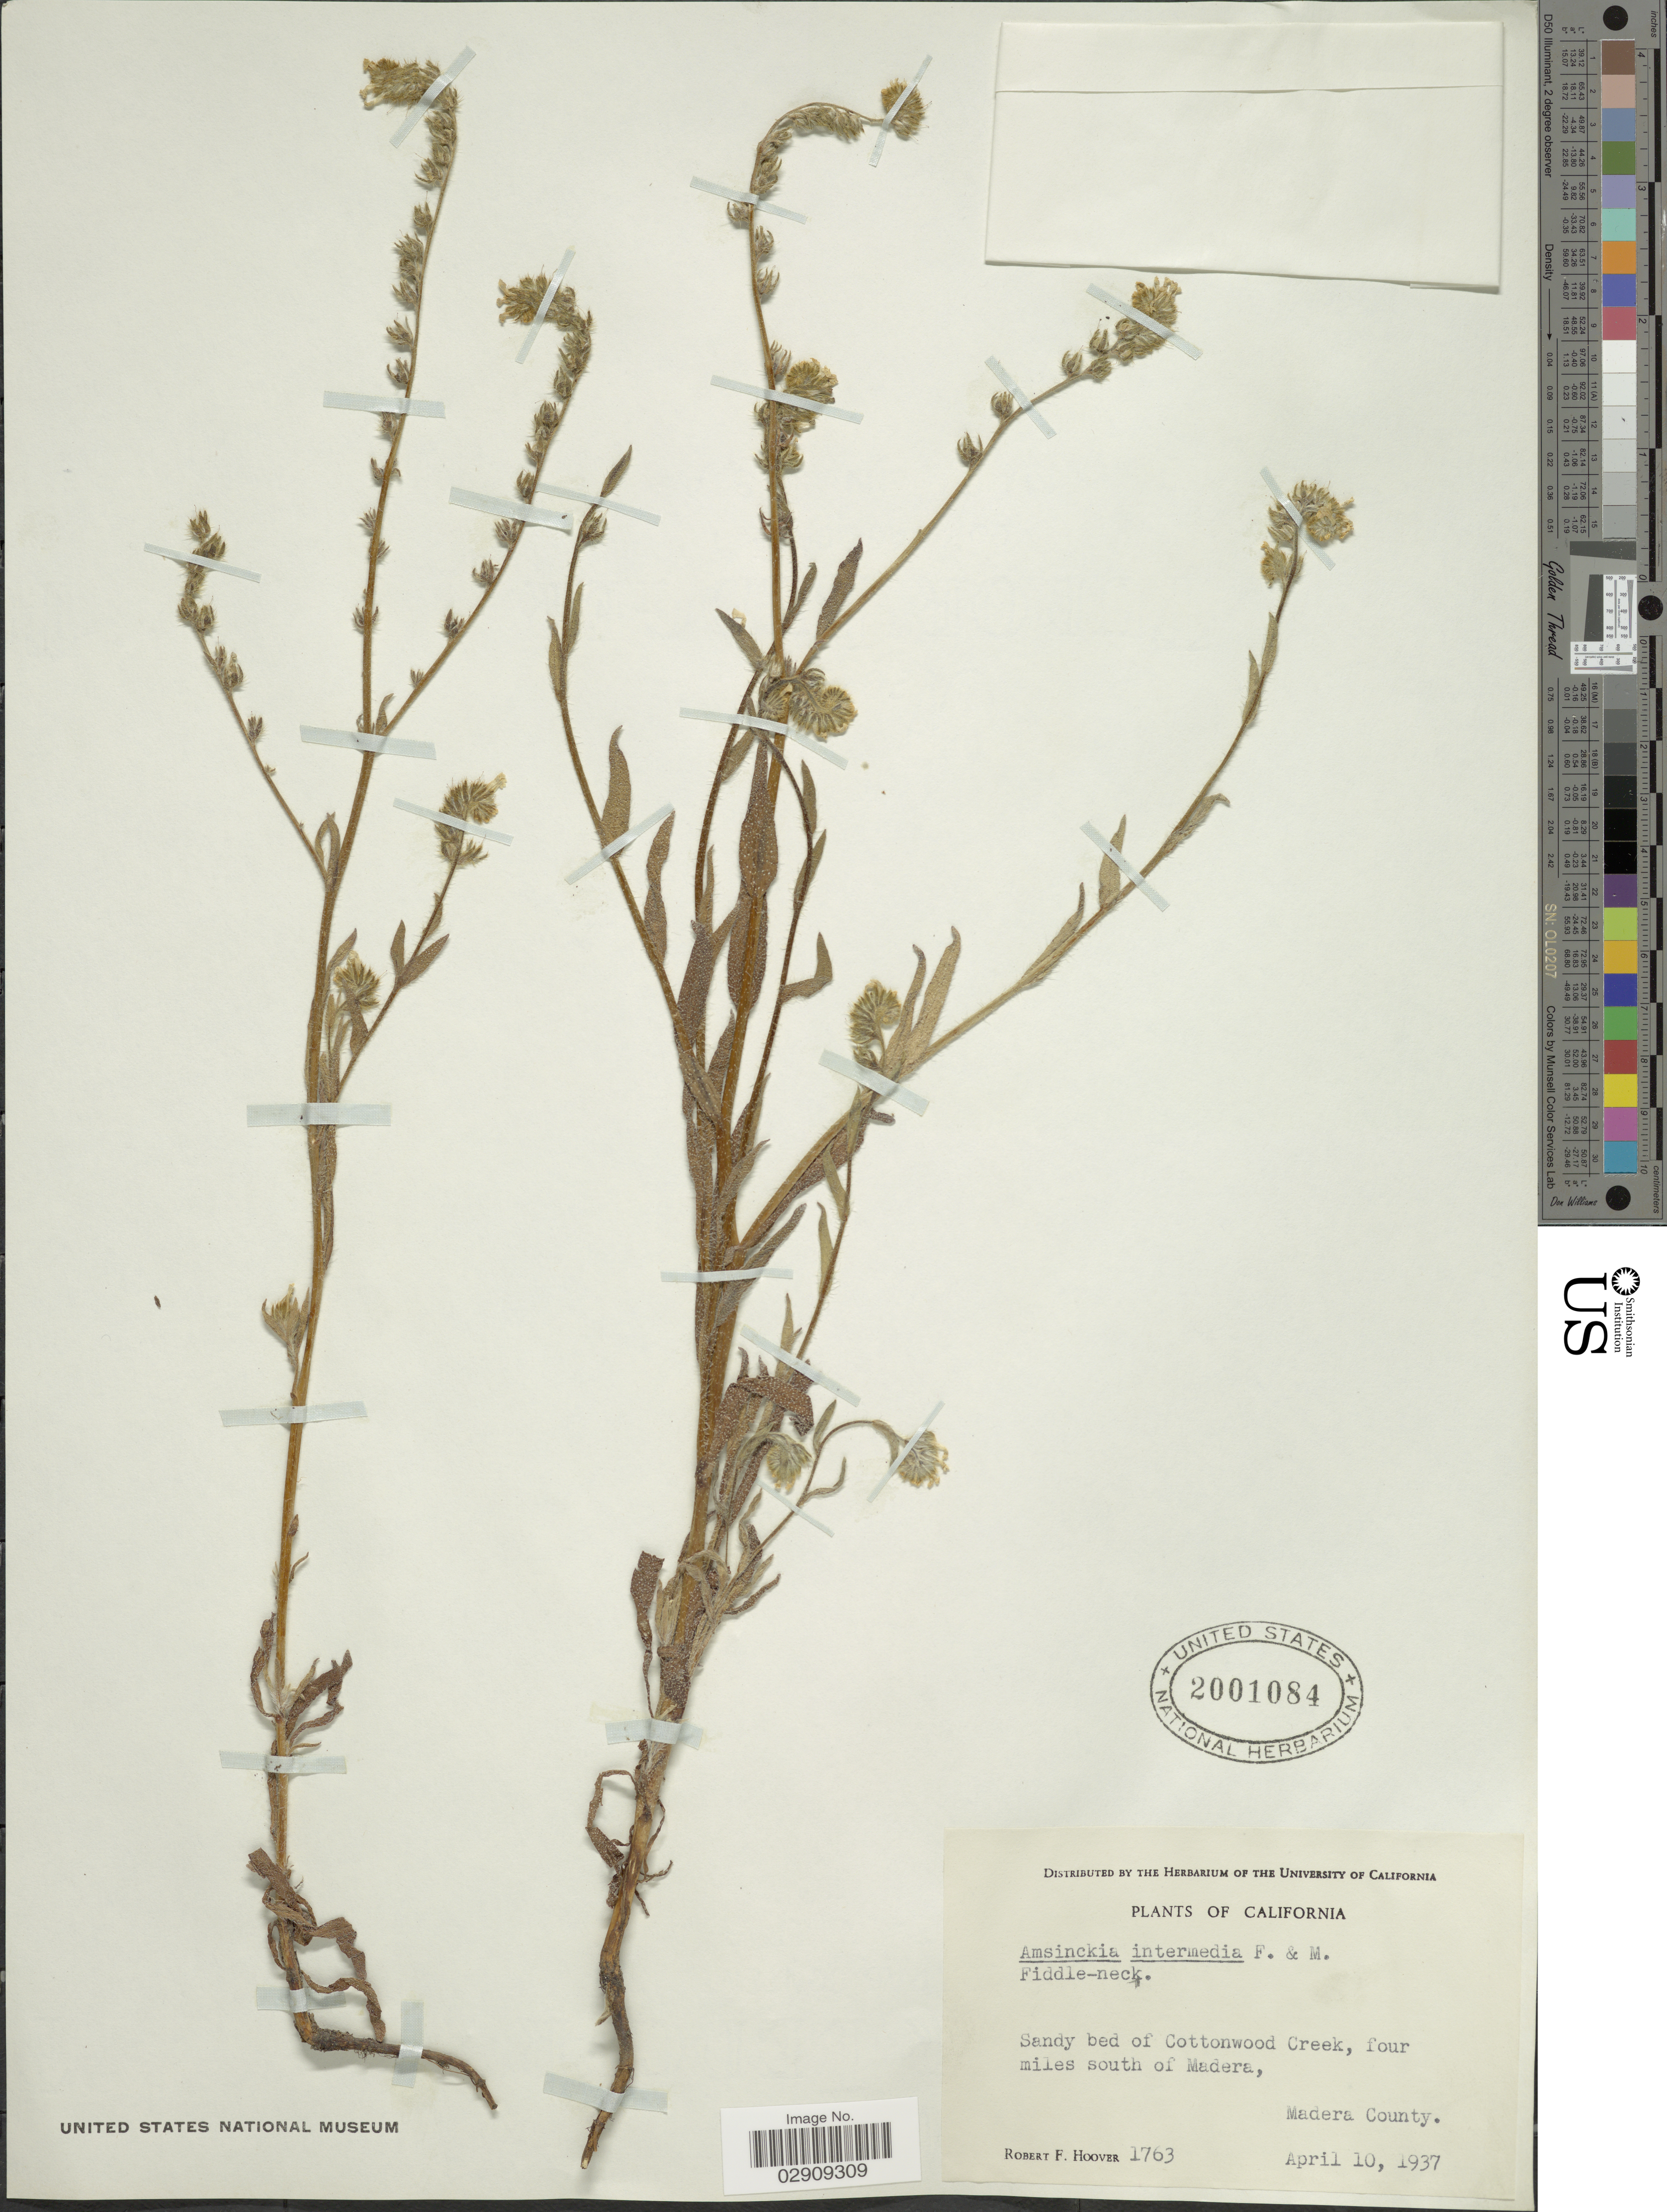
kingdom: Plantae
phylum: Tracheophyta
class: Magnoliopsida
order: Boraginales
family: Boraginaceae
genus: Amsinckia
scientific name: Amsinckia menziesii var. intermedia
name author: (Fisch. & C.A. Mey.) Ganders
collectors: R. F. Hoover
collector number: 1763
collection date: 1937-04-10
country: United States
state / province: California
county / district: Madera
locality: Sandy bed of Cottonwood Creek, four miles south of Madera, Madera County.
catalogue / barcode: US 2001084